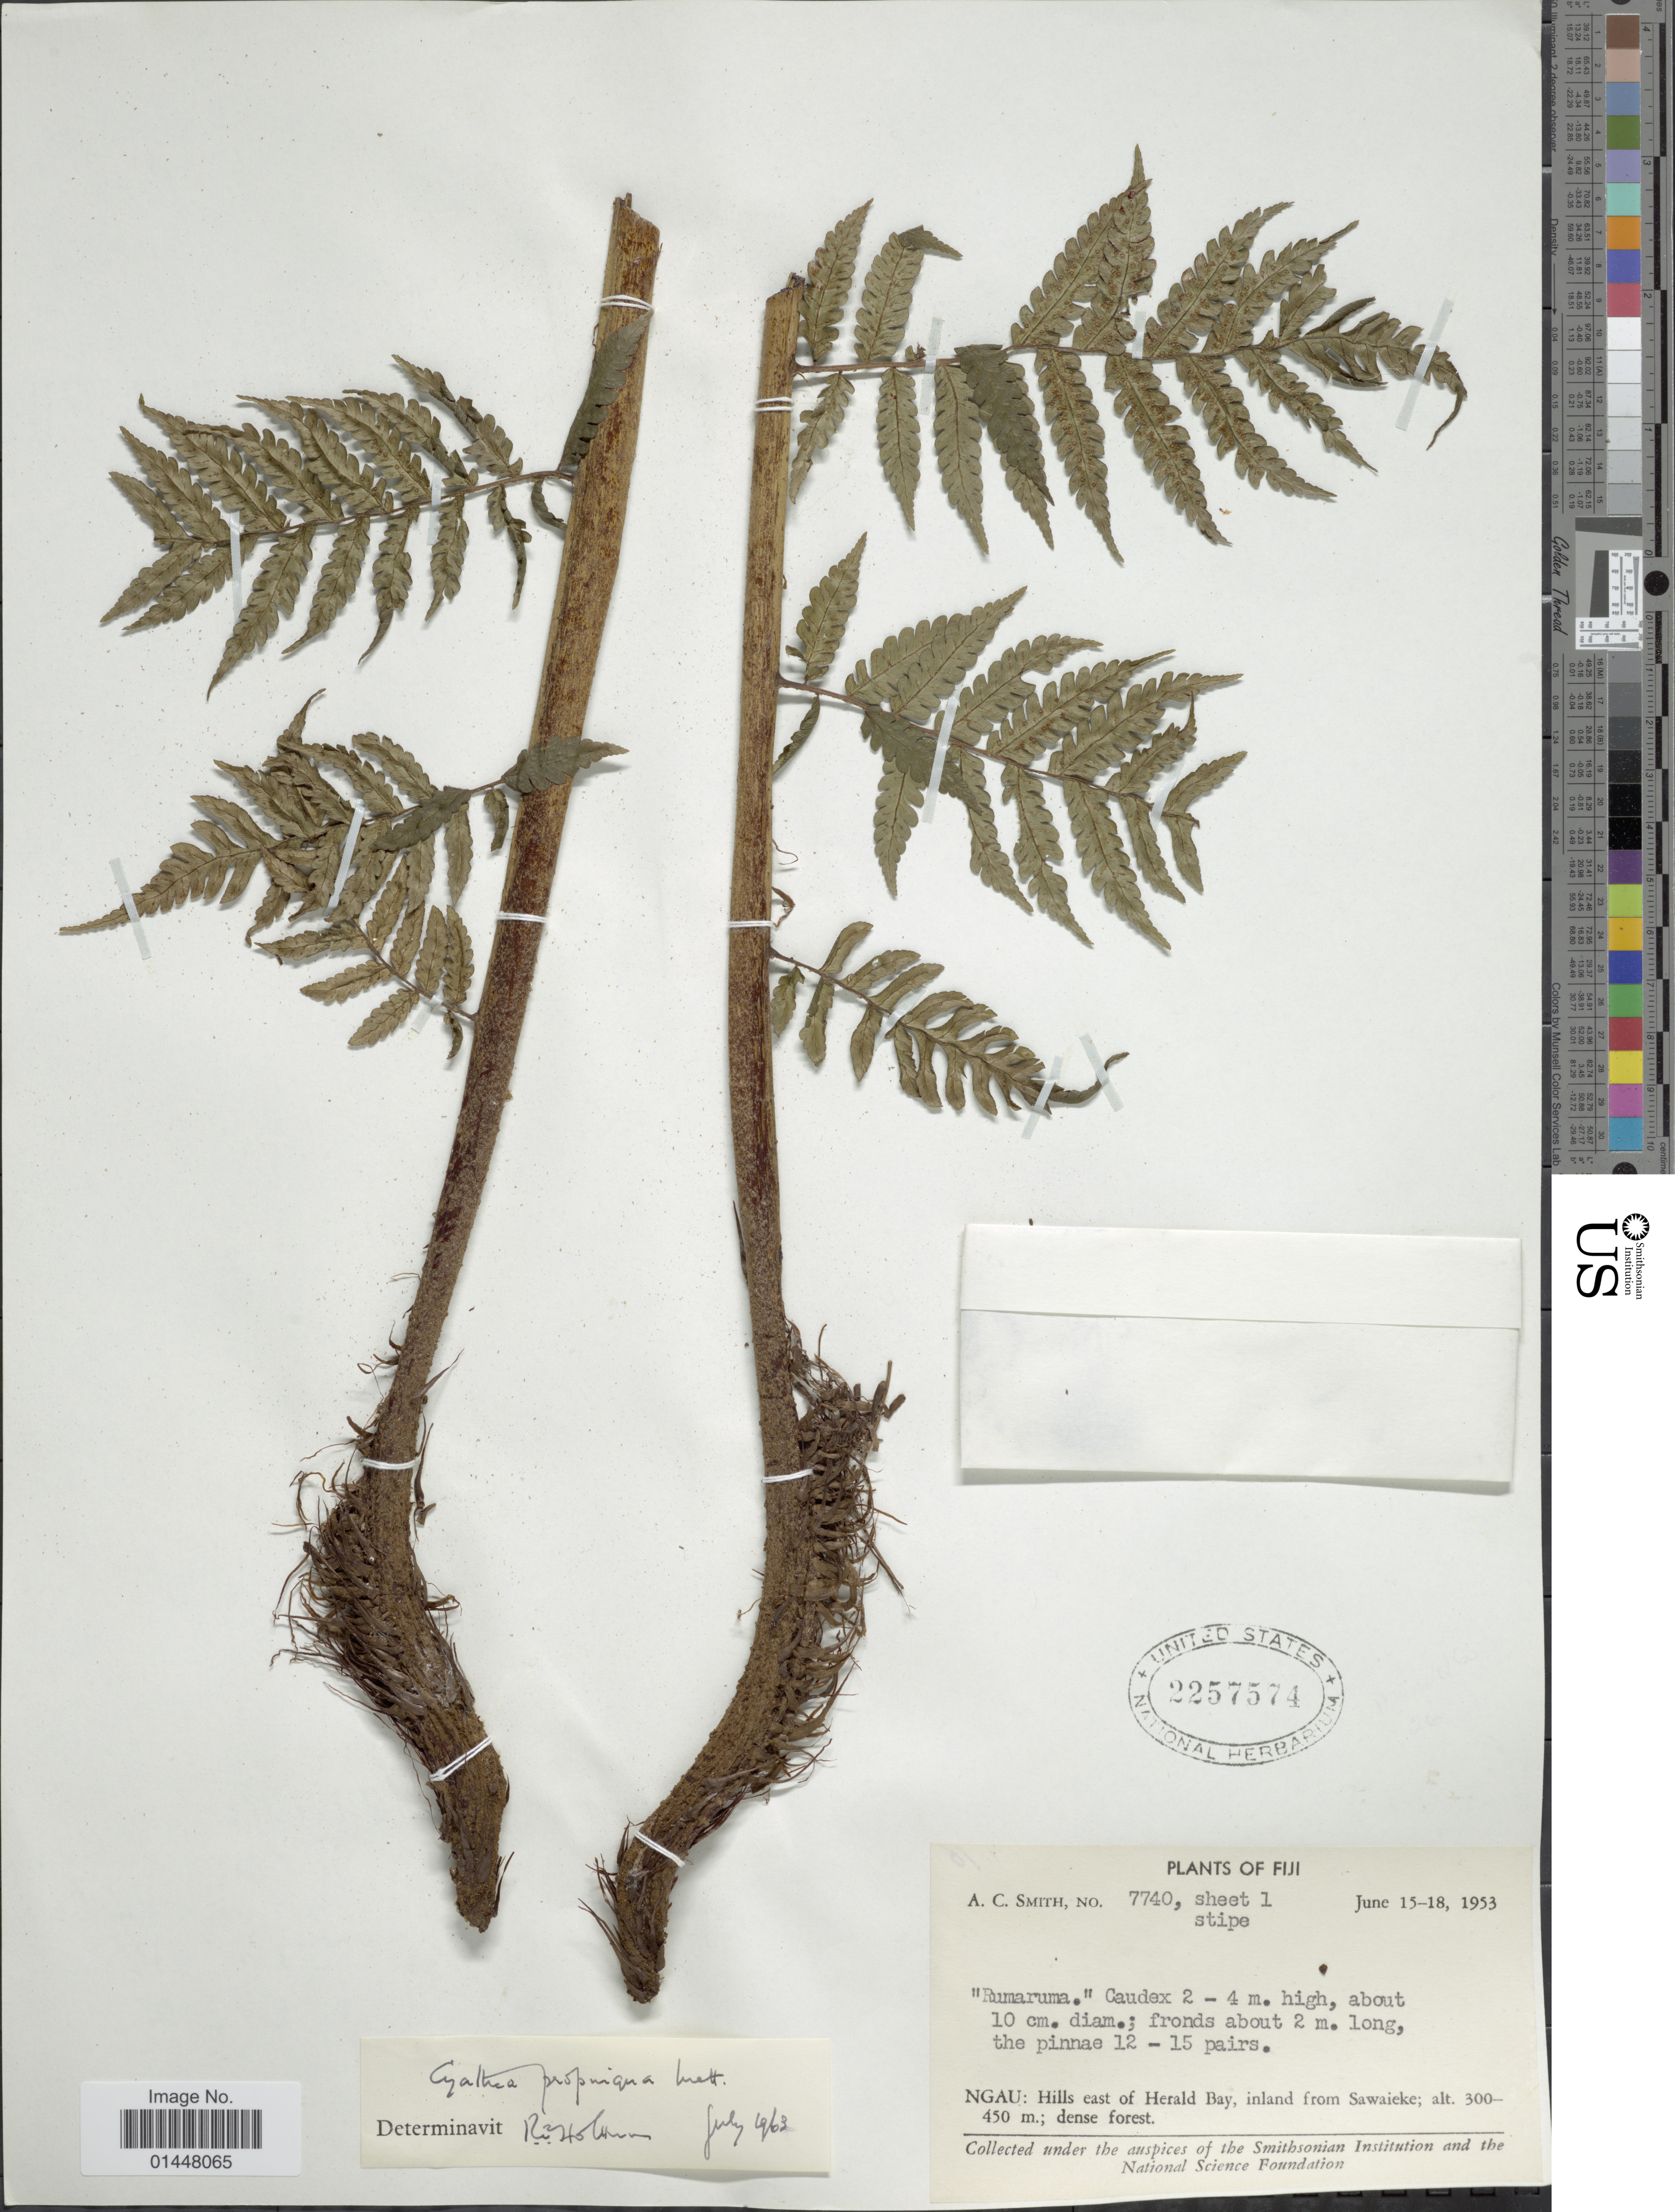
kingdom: Plantae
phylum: Tracheophyta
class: Polypodiopsida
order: Cyatheales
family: Cyatheaceae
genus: Sphaeropteris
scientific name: Sphaeropteris propinqua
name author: (Mett.) R.M. Tryon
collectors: A. C. Smith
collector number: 7740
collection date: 1953-06-15/1953-06-18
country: Fiji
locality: Fiji, Ngau: Hills east of Herald Bay, inland from Sawaieke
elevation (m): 300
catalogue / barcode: US 2257574